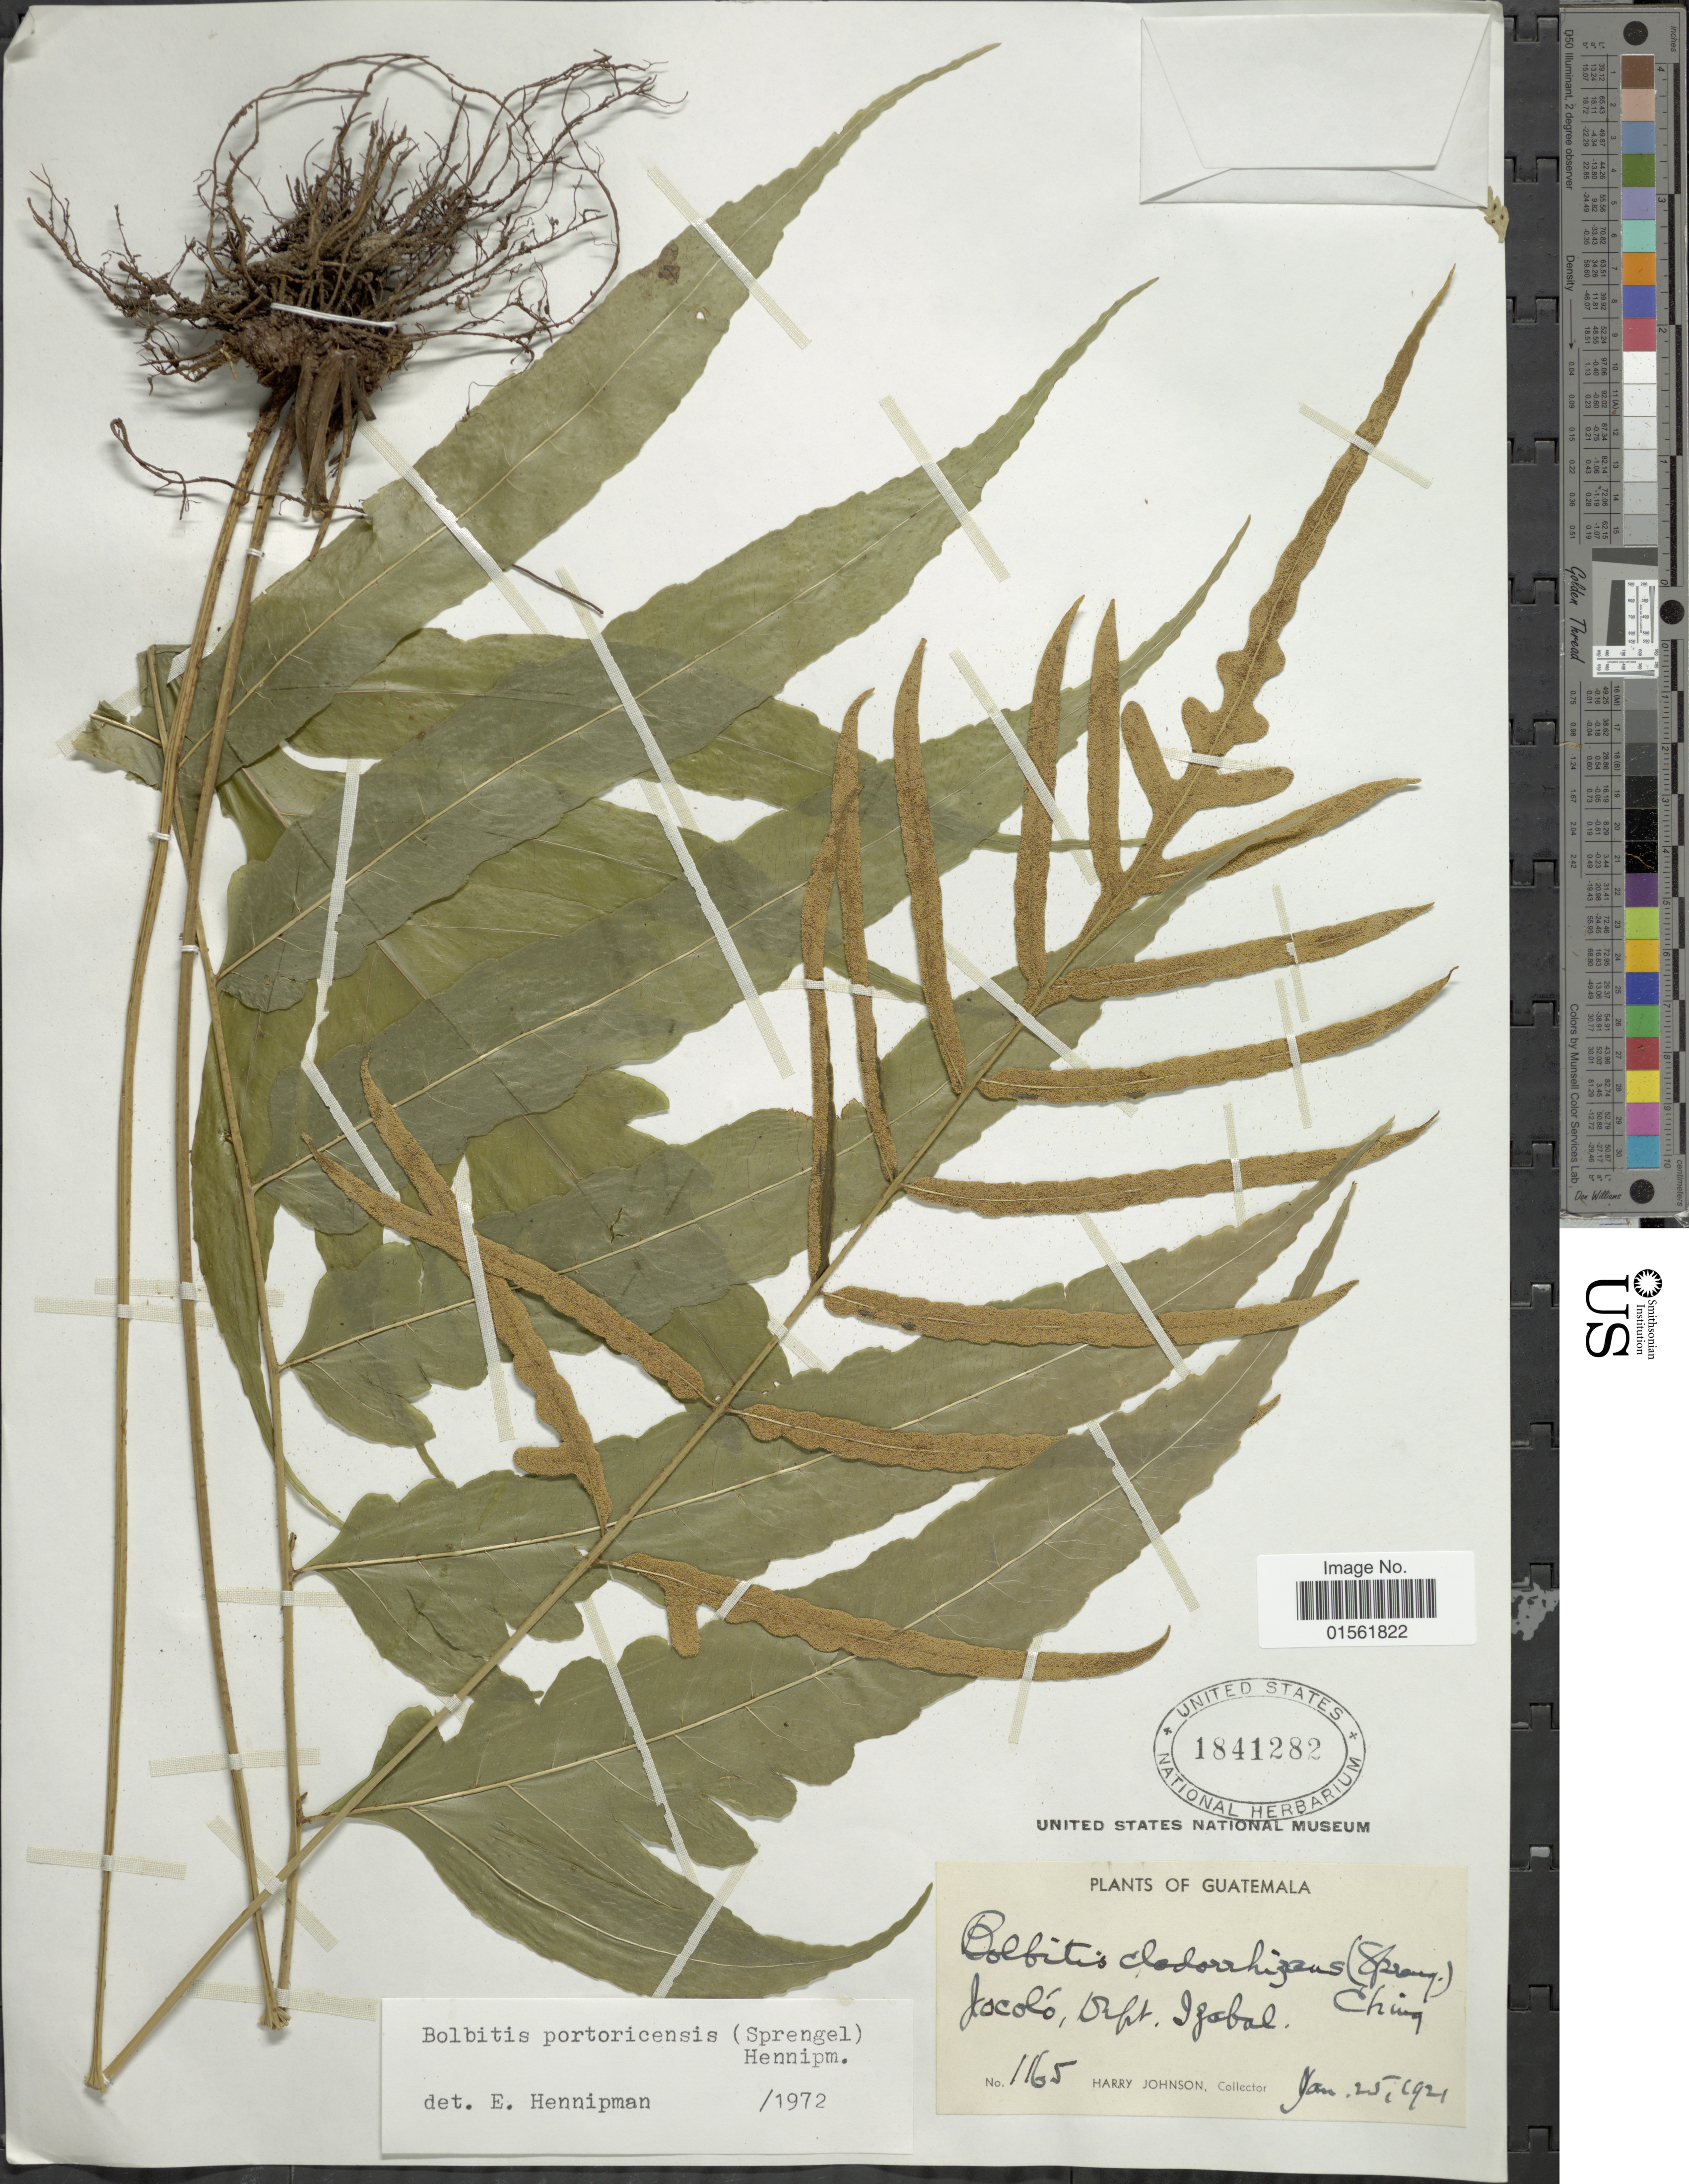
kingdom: Plantae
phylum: Tracheophyta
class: Polypodiopsida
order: Polypodiales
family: Dryopteridaceae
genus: Bolbitis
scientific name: Bolbitis portoricensis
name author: (Spreng.) Hennipman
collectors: H. L. Johnson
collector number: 1165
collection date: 1924-01-25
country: Guatemala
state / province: Izabal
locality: Jocoló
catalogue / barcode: US 1841282